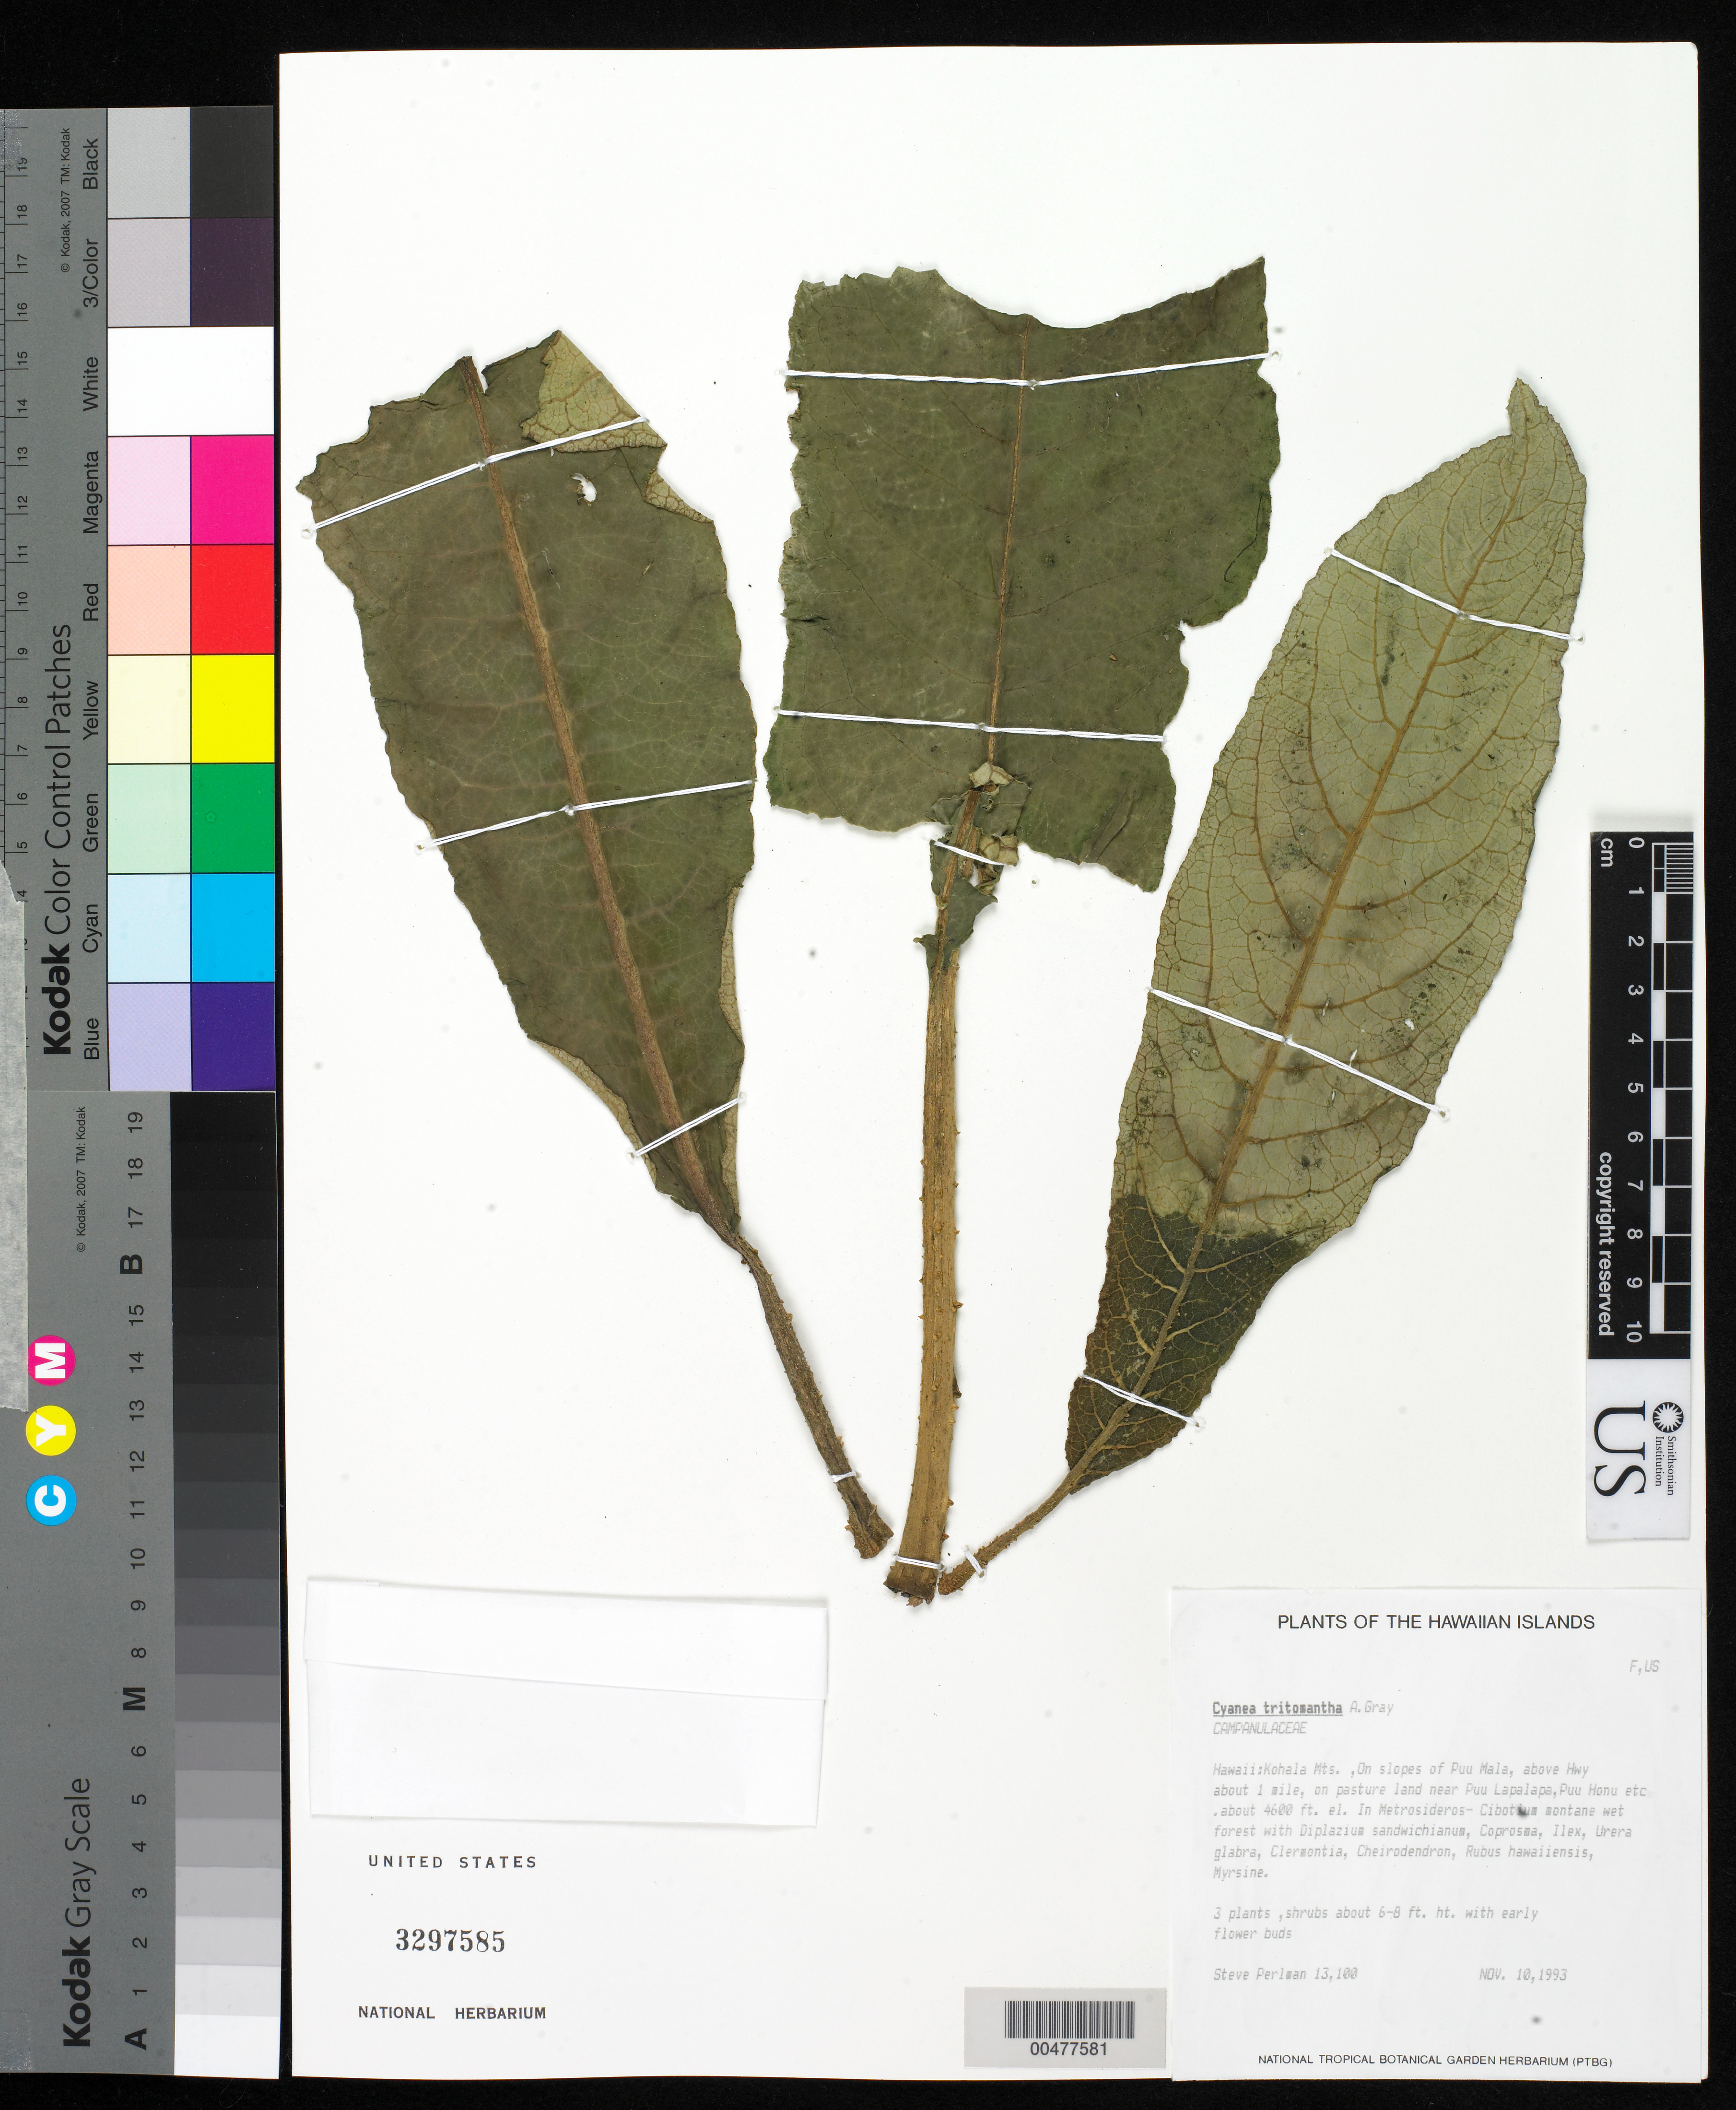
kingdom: Plantae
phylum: Tracheophyta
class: Magnoliopsida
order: Asterales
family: Campanulaceae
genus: Cyanea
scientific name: Cyanea tritomantha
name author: A. Gray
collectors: S. P. Perlman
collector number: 13100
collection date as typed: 10 Nov 1993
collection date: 1993-11-10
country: United States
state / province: Hawaii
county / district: Hawaii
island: Hawaii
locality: Kohala Mts., on slopes of Puu Mala, above hwy about 1 mi, near Puu Lacalapa, Puu Honu, etc.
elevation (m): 1402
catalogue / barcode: US 3297589